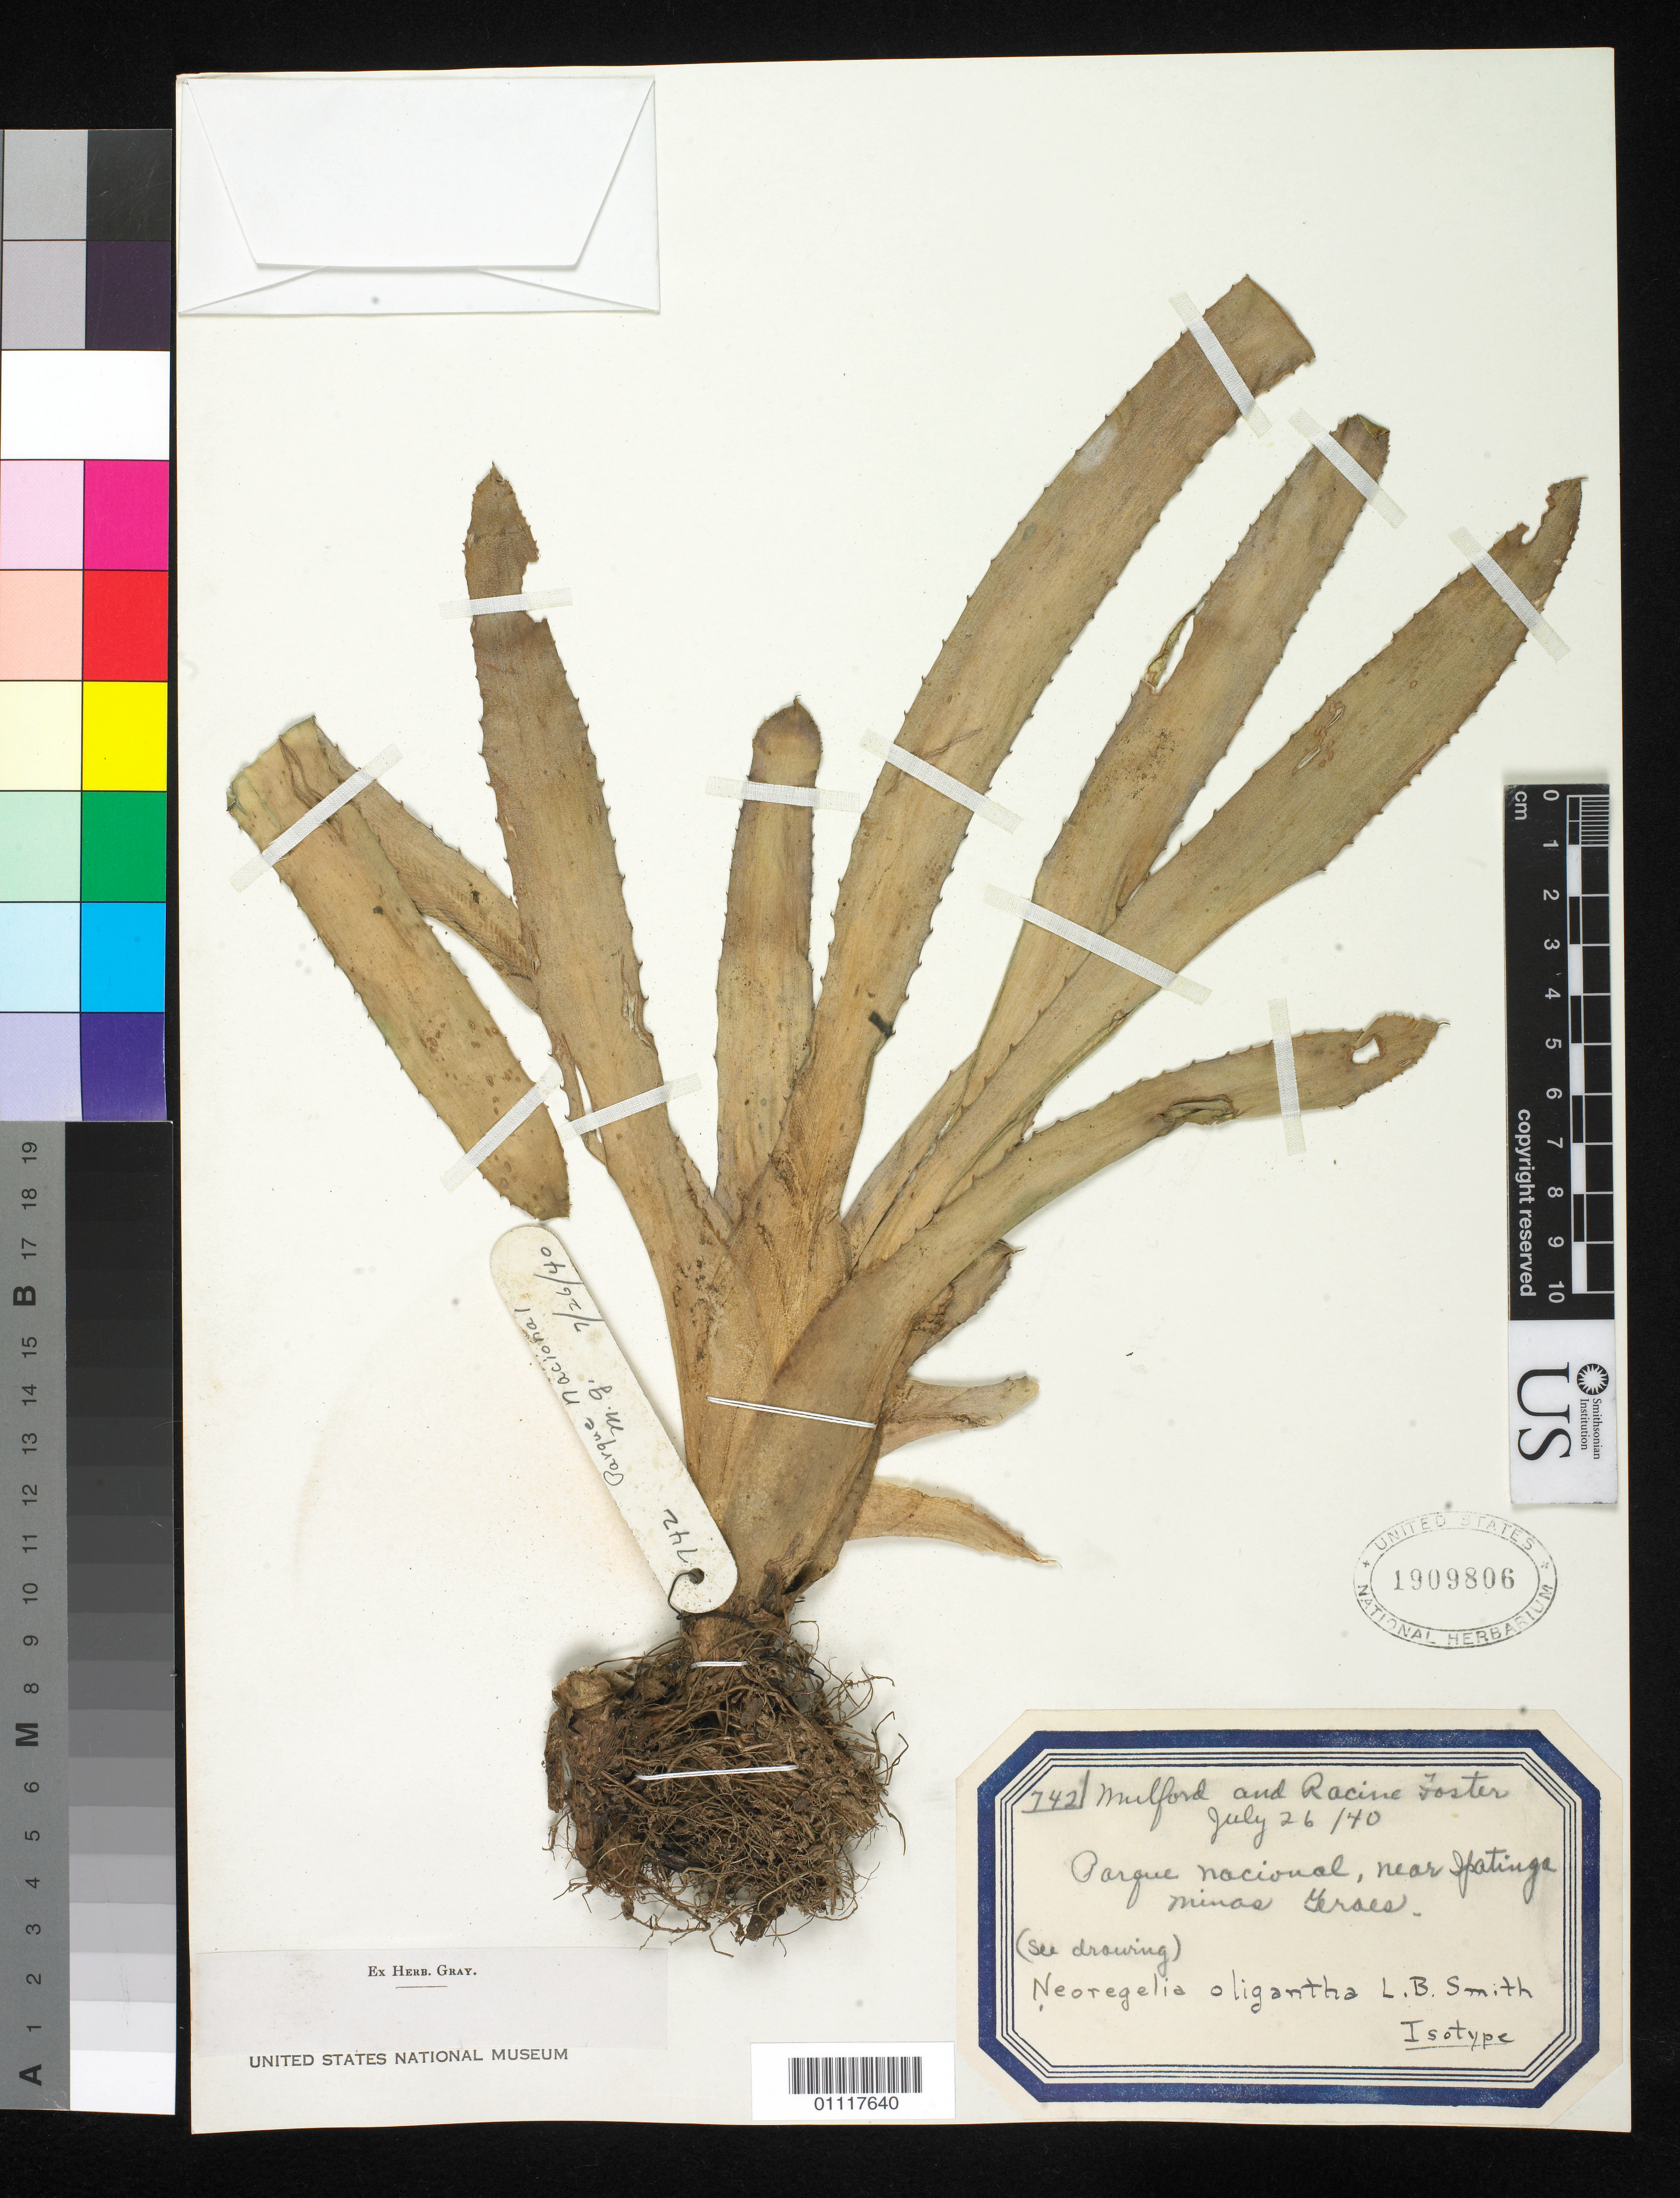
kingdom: Plantae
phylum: Tracheophyta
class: Liliopsida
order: Poales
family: Bromeliaceae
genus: Neoregelia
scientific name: Neoregelia oligantha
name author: L.B. Sm.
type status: Isotype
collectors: M. B. Foster & R. Foster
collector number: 742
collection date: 1940-07-26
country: Brazil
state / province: Minas Gerais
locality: Parque Nacional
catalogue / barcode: US 1909806